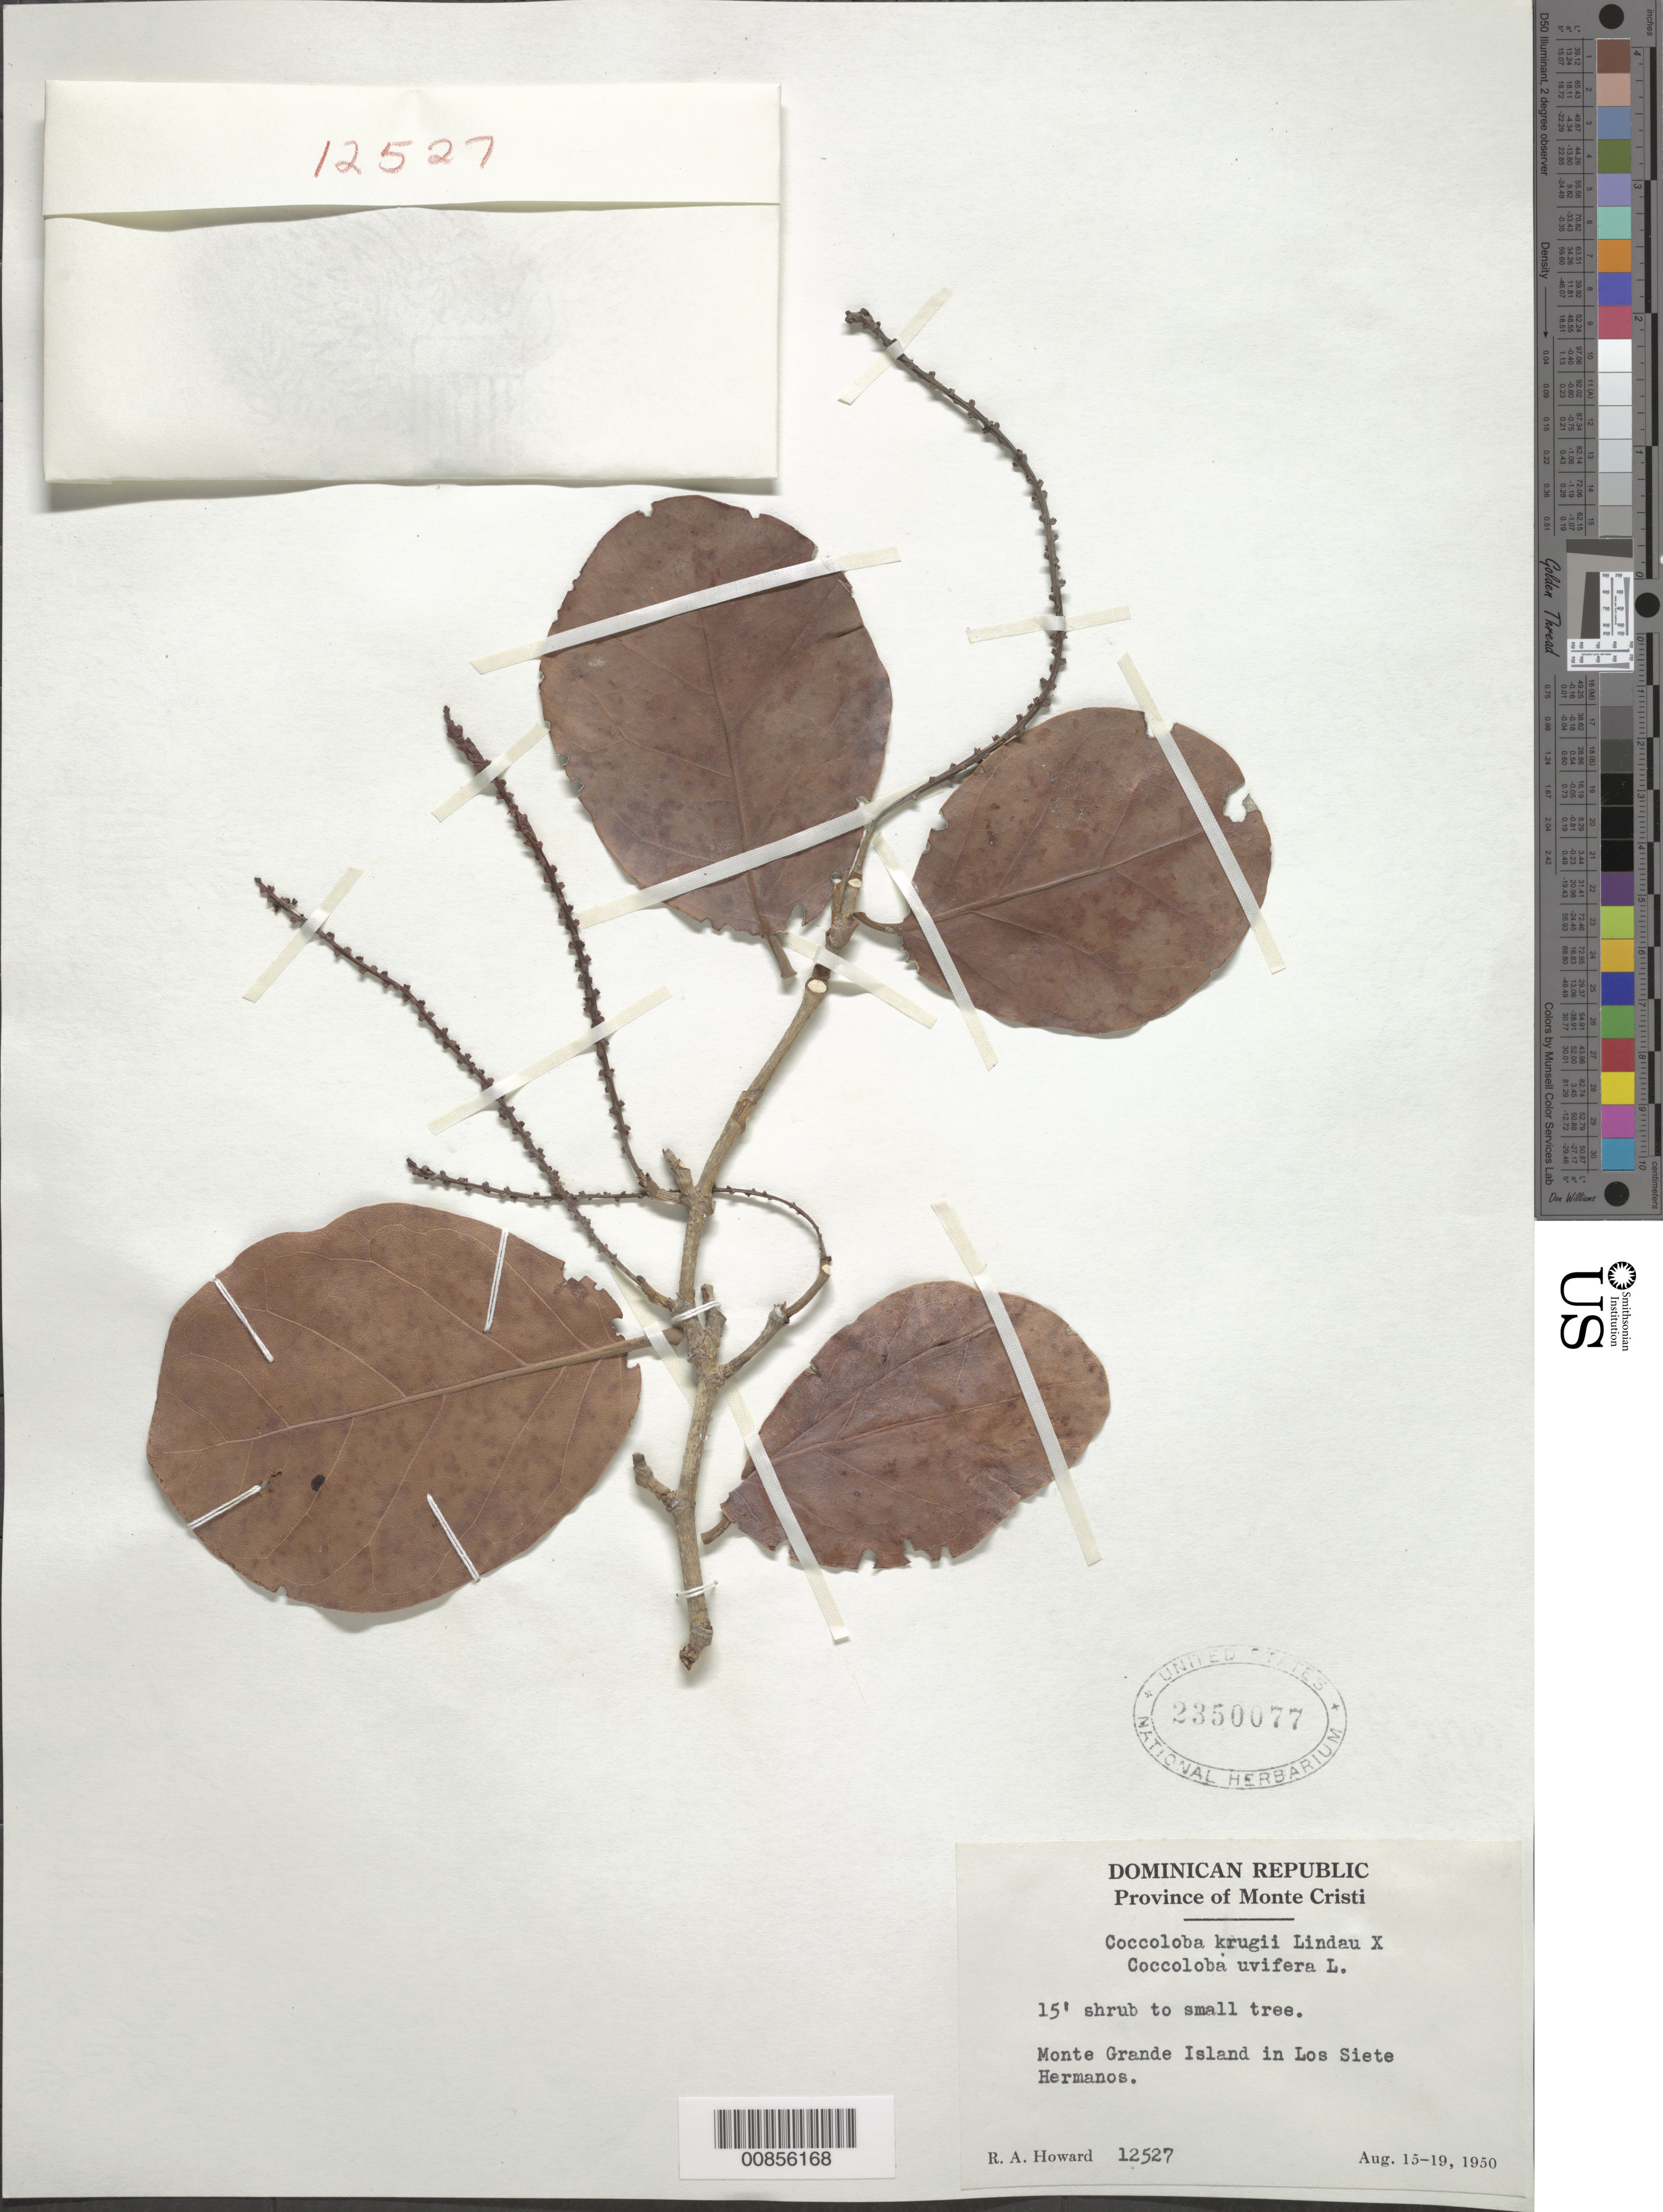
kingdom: Plantae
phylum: Tracheophyta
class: Magnoliopsida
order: Caryophyllales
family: Polygonaceae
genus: Coccoloba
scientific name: Coccoloba krugii x C. uvifera L.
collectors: R. A. Howard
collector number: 12527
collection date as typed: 15 Aug 1950 to 19 Aug 1950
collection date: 1950-08-15/1950-08-19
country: Dominican Republic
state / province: Monte Cristi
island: Cayo Siete Hermanos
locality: Monte Grande Island in Los Siete Hermanos.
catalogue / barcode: US 2350077